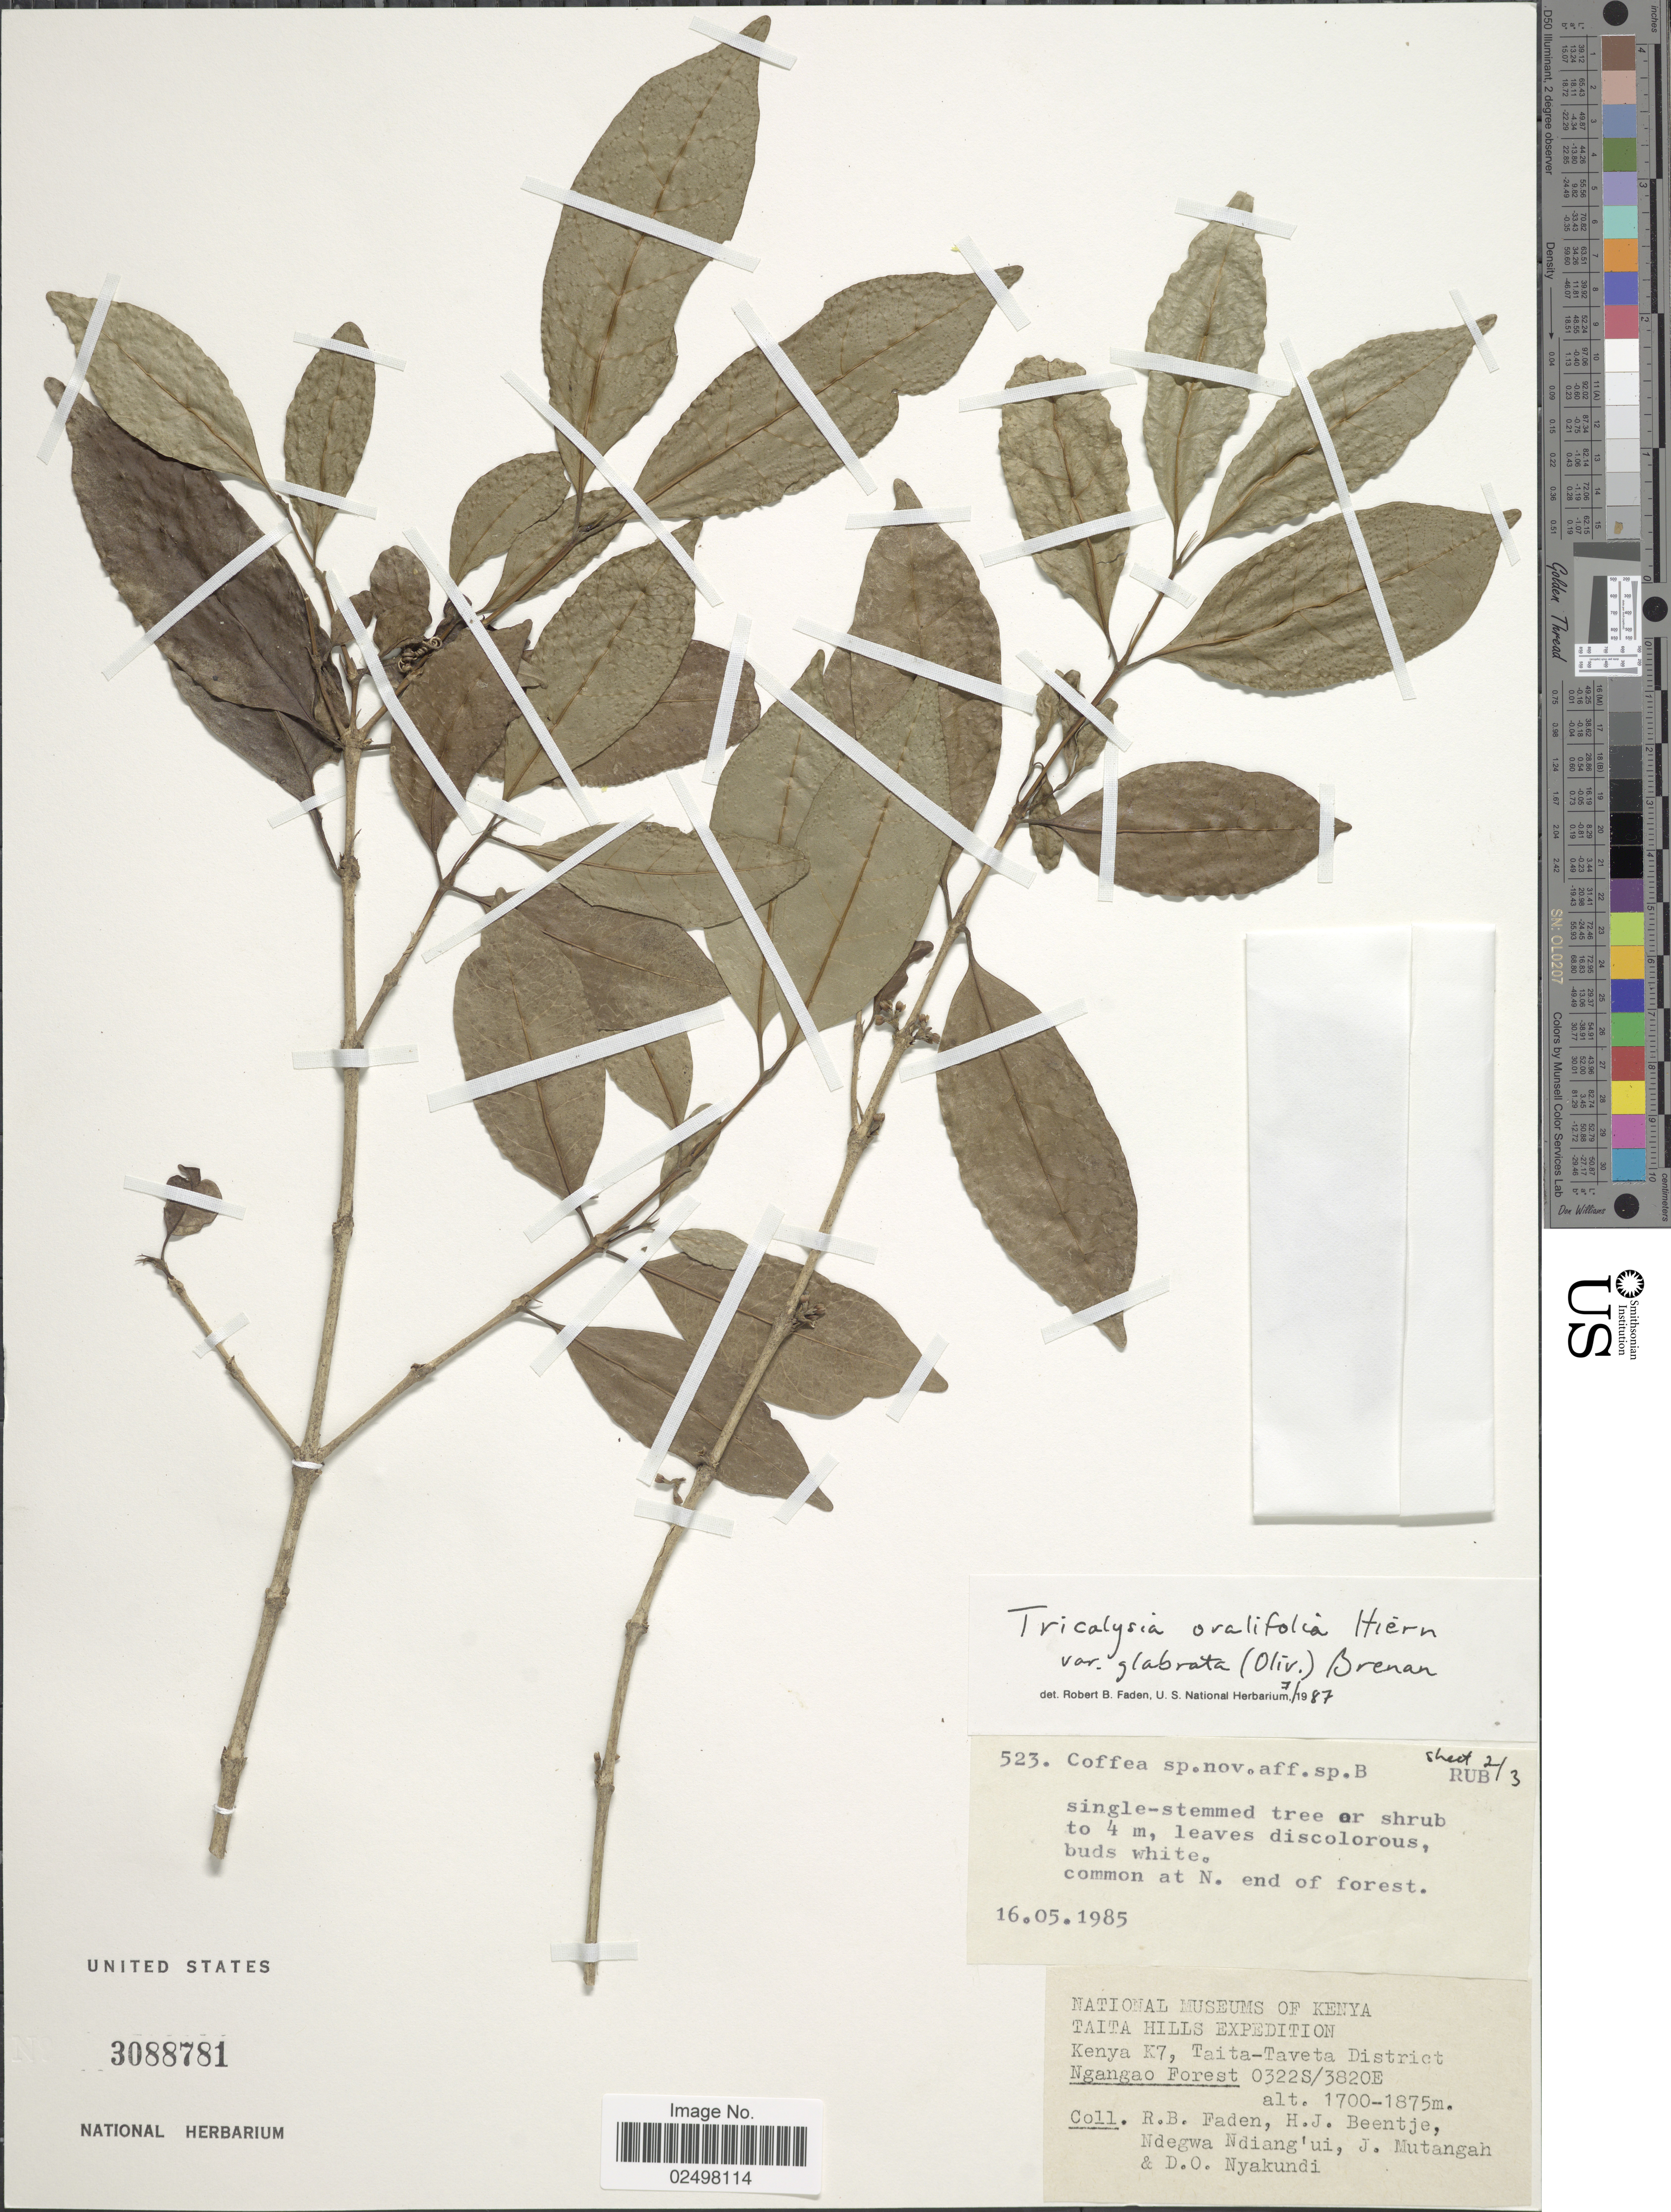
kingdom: Plantae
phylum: Tracheophyta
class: Magnoliopsida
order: Gentianales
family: Rubiaceae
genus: Tricalysia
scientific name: Tricalysia ovalifolia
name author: Hiern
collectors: R. B. Faden, H. J. Beentje, Ndegwa Ndiang'ui, J. Mutangah & D. Nyakundi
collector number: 523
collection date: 1985-05-16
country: Kenya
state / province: Taita Taveta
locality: Taita Hills, Kenya K7, Ngangao Forest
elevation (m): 1700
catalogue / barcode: US 3088781